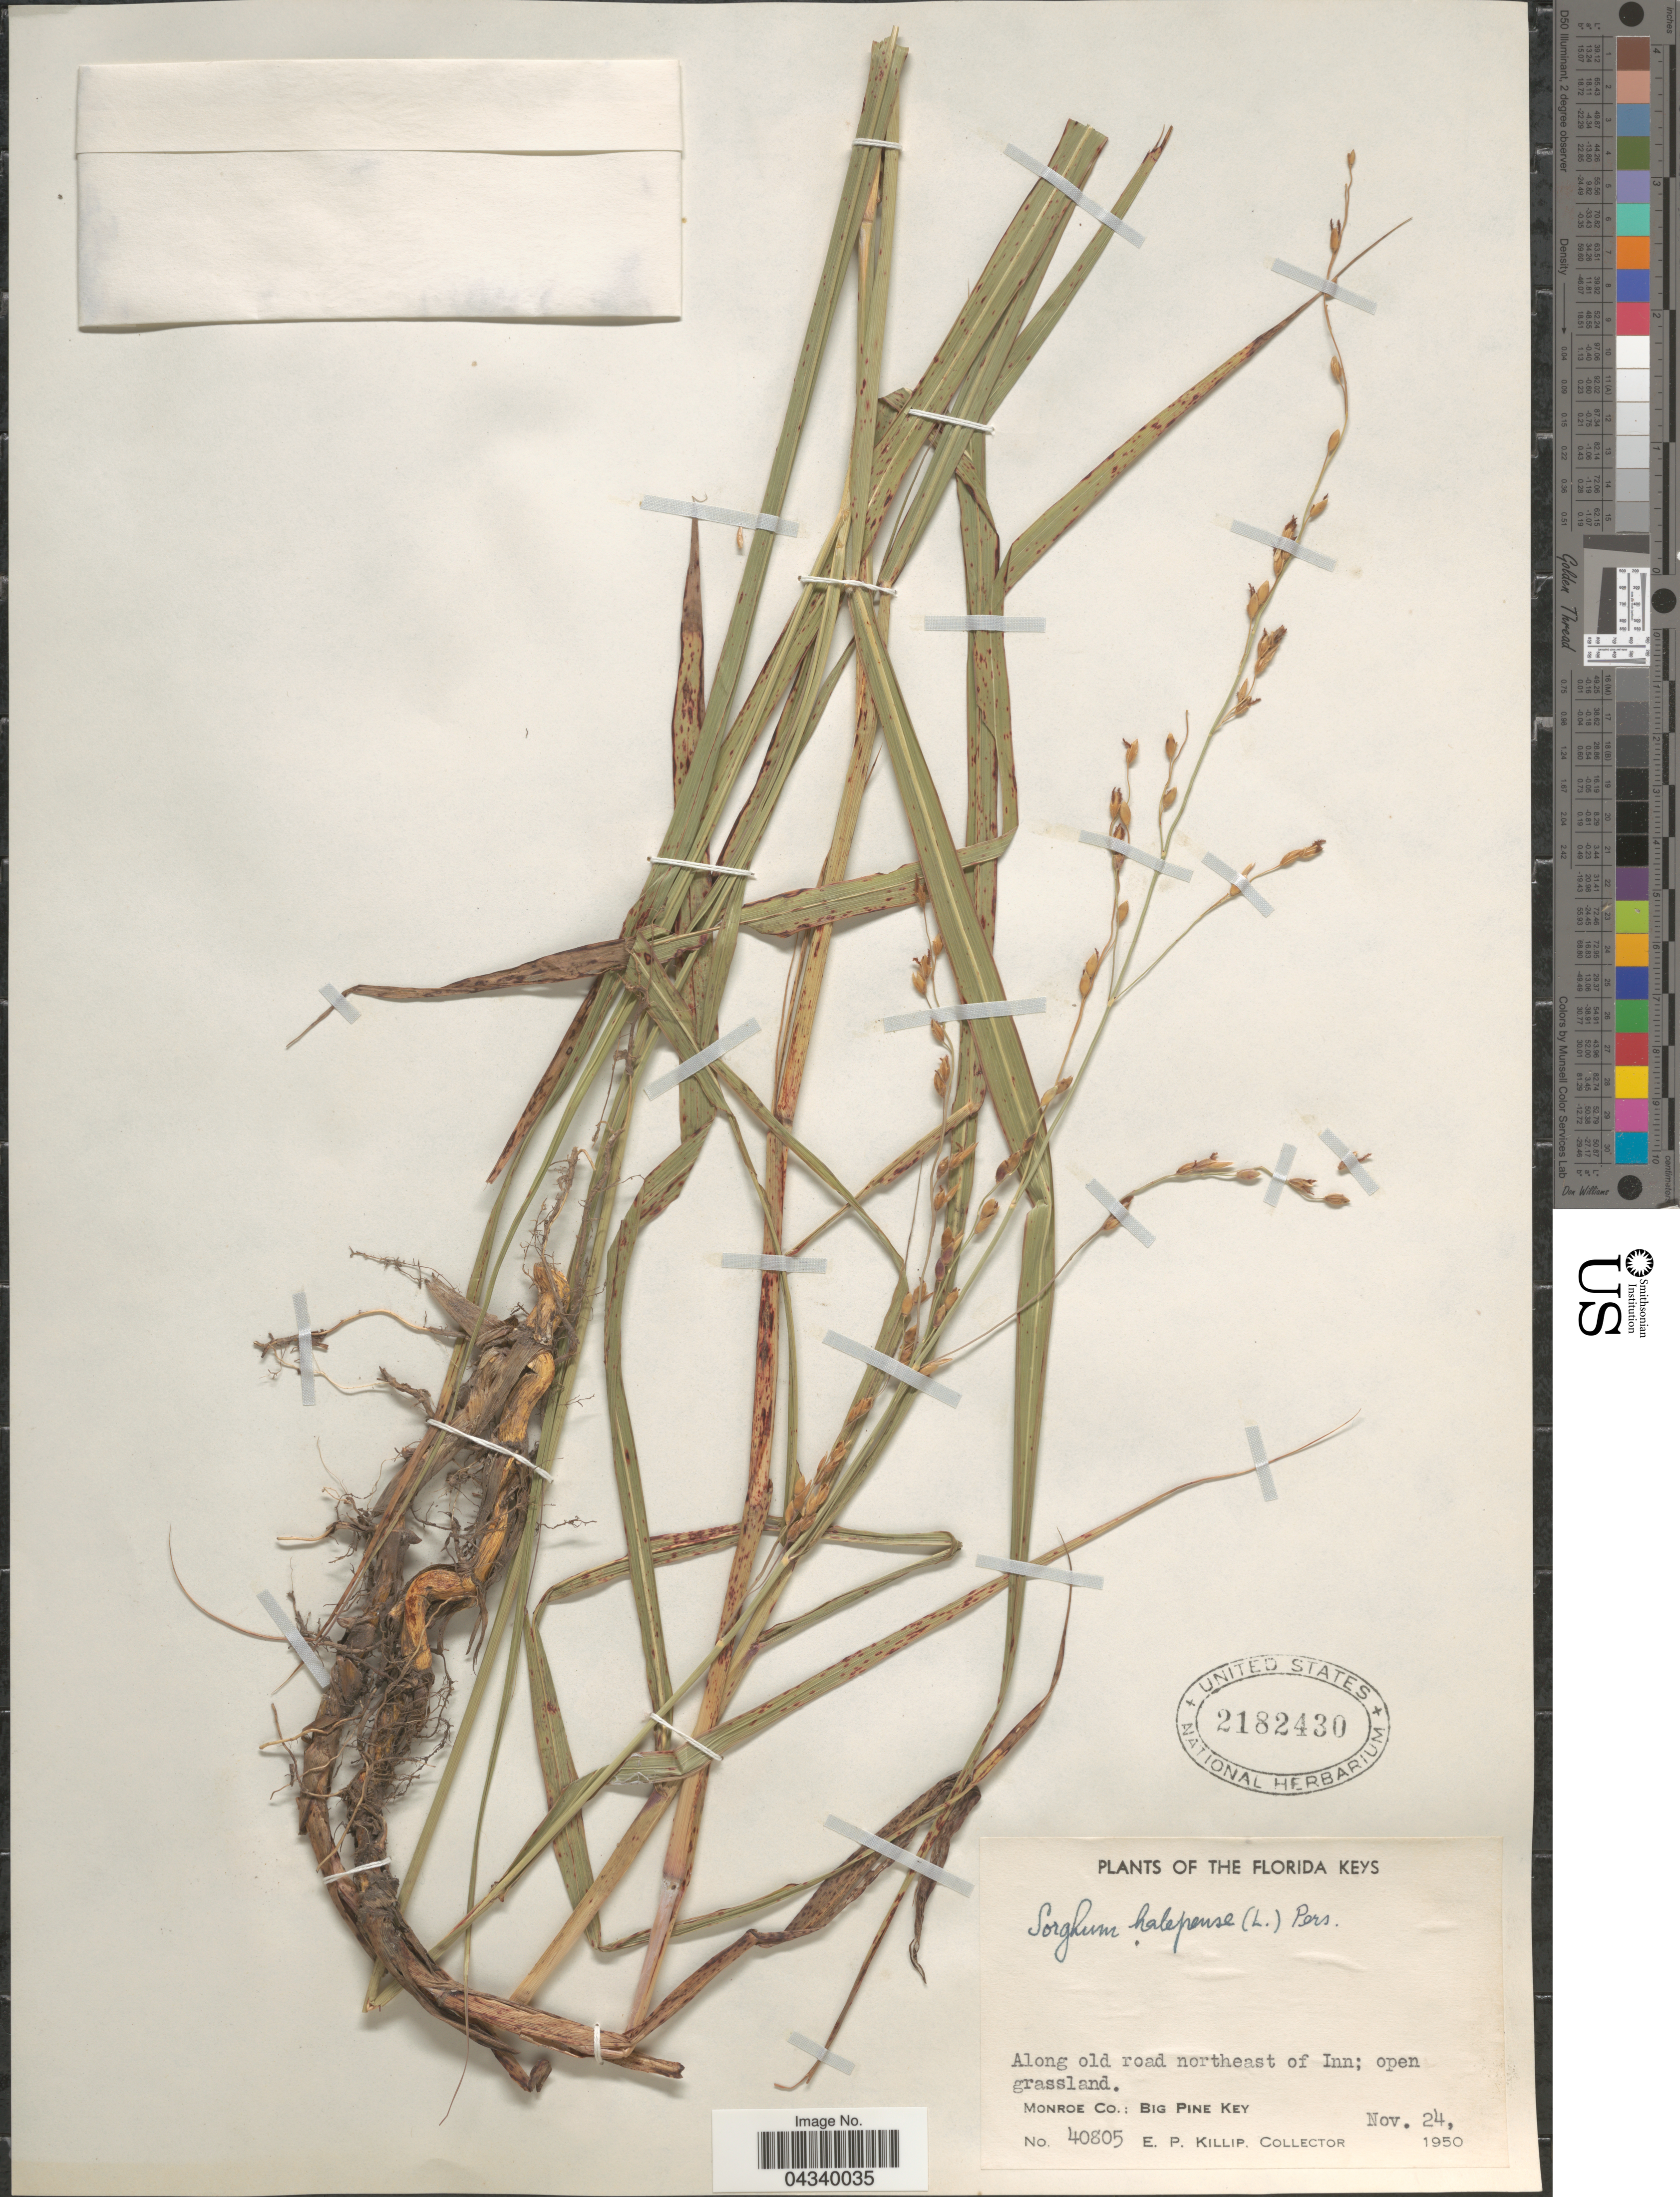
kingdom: Plantae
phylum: Tracheophyta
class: Liliopsida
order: Poales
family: Poaceae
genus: Sorghum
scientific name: Sorghum halepense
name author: (L.) Pers.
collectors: E. P. Killip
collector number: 40805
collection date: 1950-11-24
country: United States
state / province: Florida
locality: The Florida Keys. Along old road northeast of Inn; open grassland. Monroe Co.: Big Pine Key.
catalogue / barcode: US 2182430